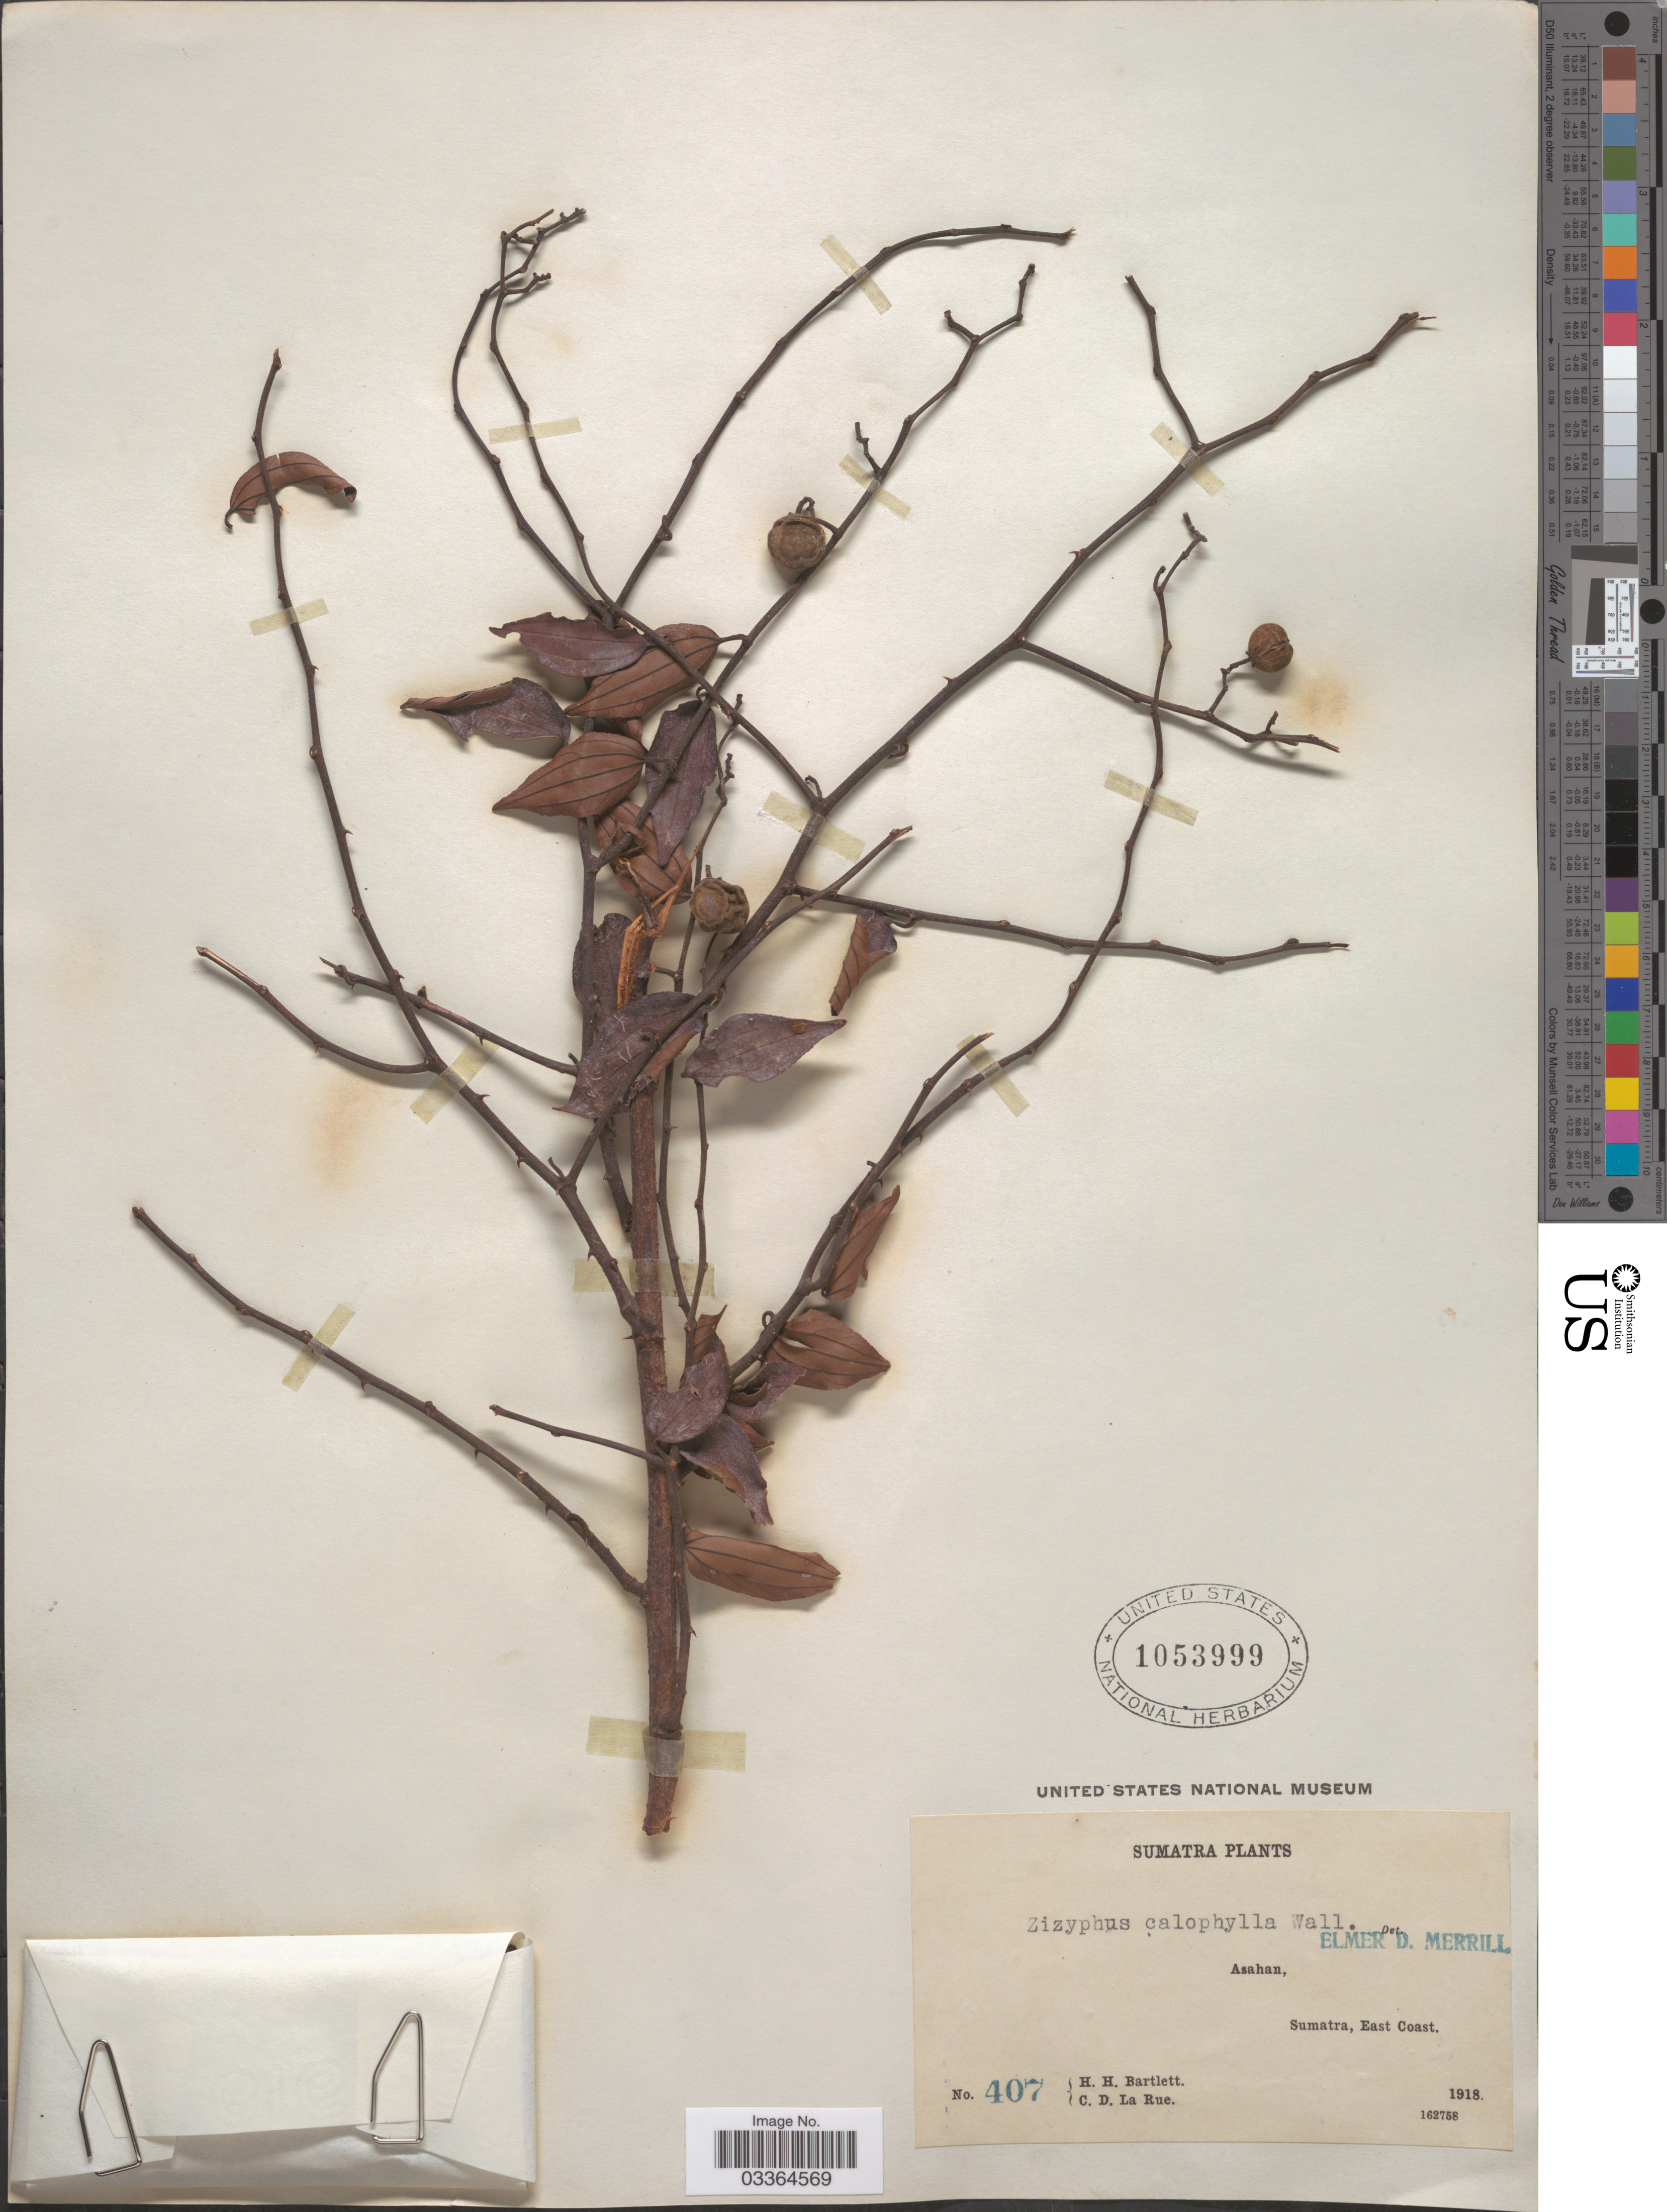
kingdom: Plantae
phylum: Tracheophyta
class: Magnoliopsida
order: Rosales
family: Rhamnaceae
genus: Ziziphus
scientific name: Ziziphus calophylla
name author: Wall.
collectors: H. H. Bartlett & C. La Rue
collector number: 407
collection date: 1918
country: Indonesia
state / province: Sumatra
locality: Asahan, East Coast.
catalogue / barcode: US 1053999